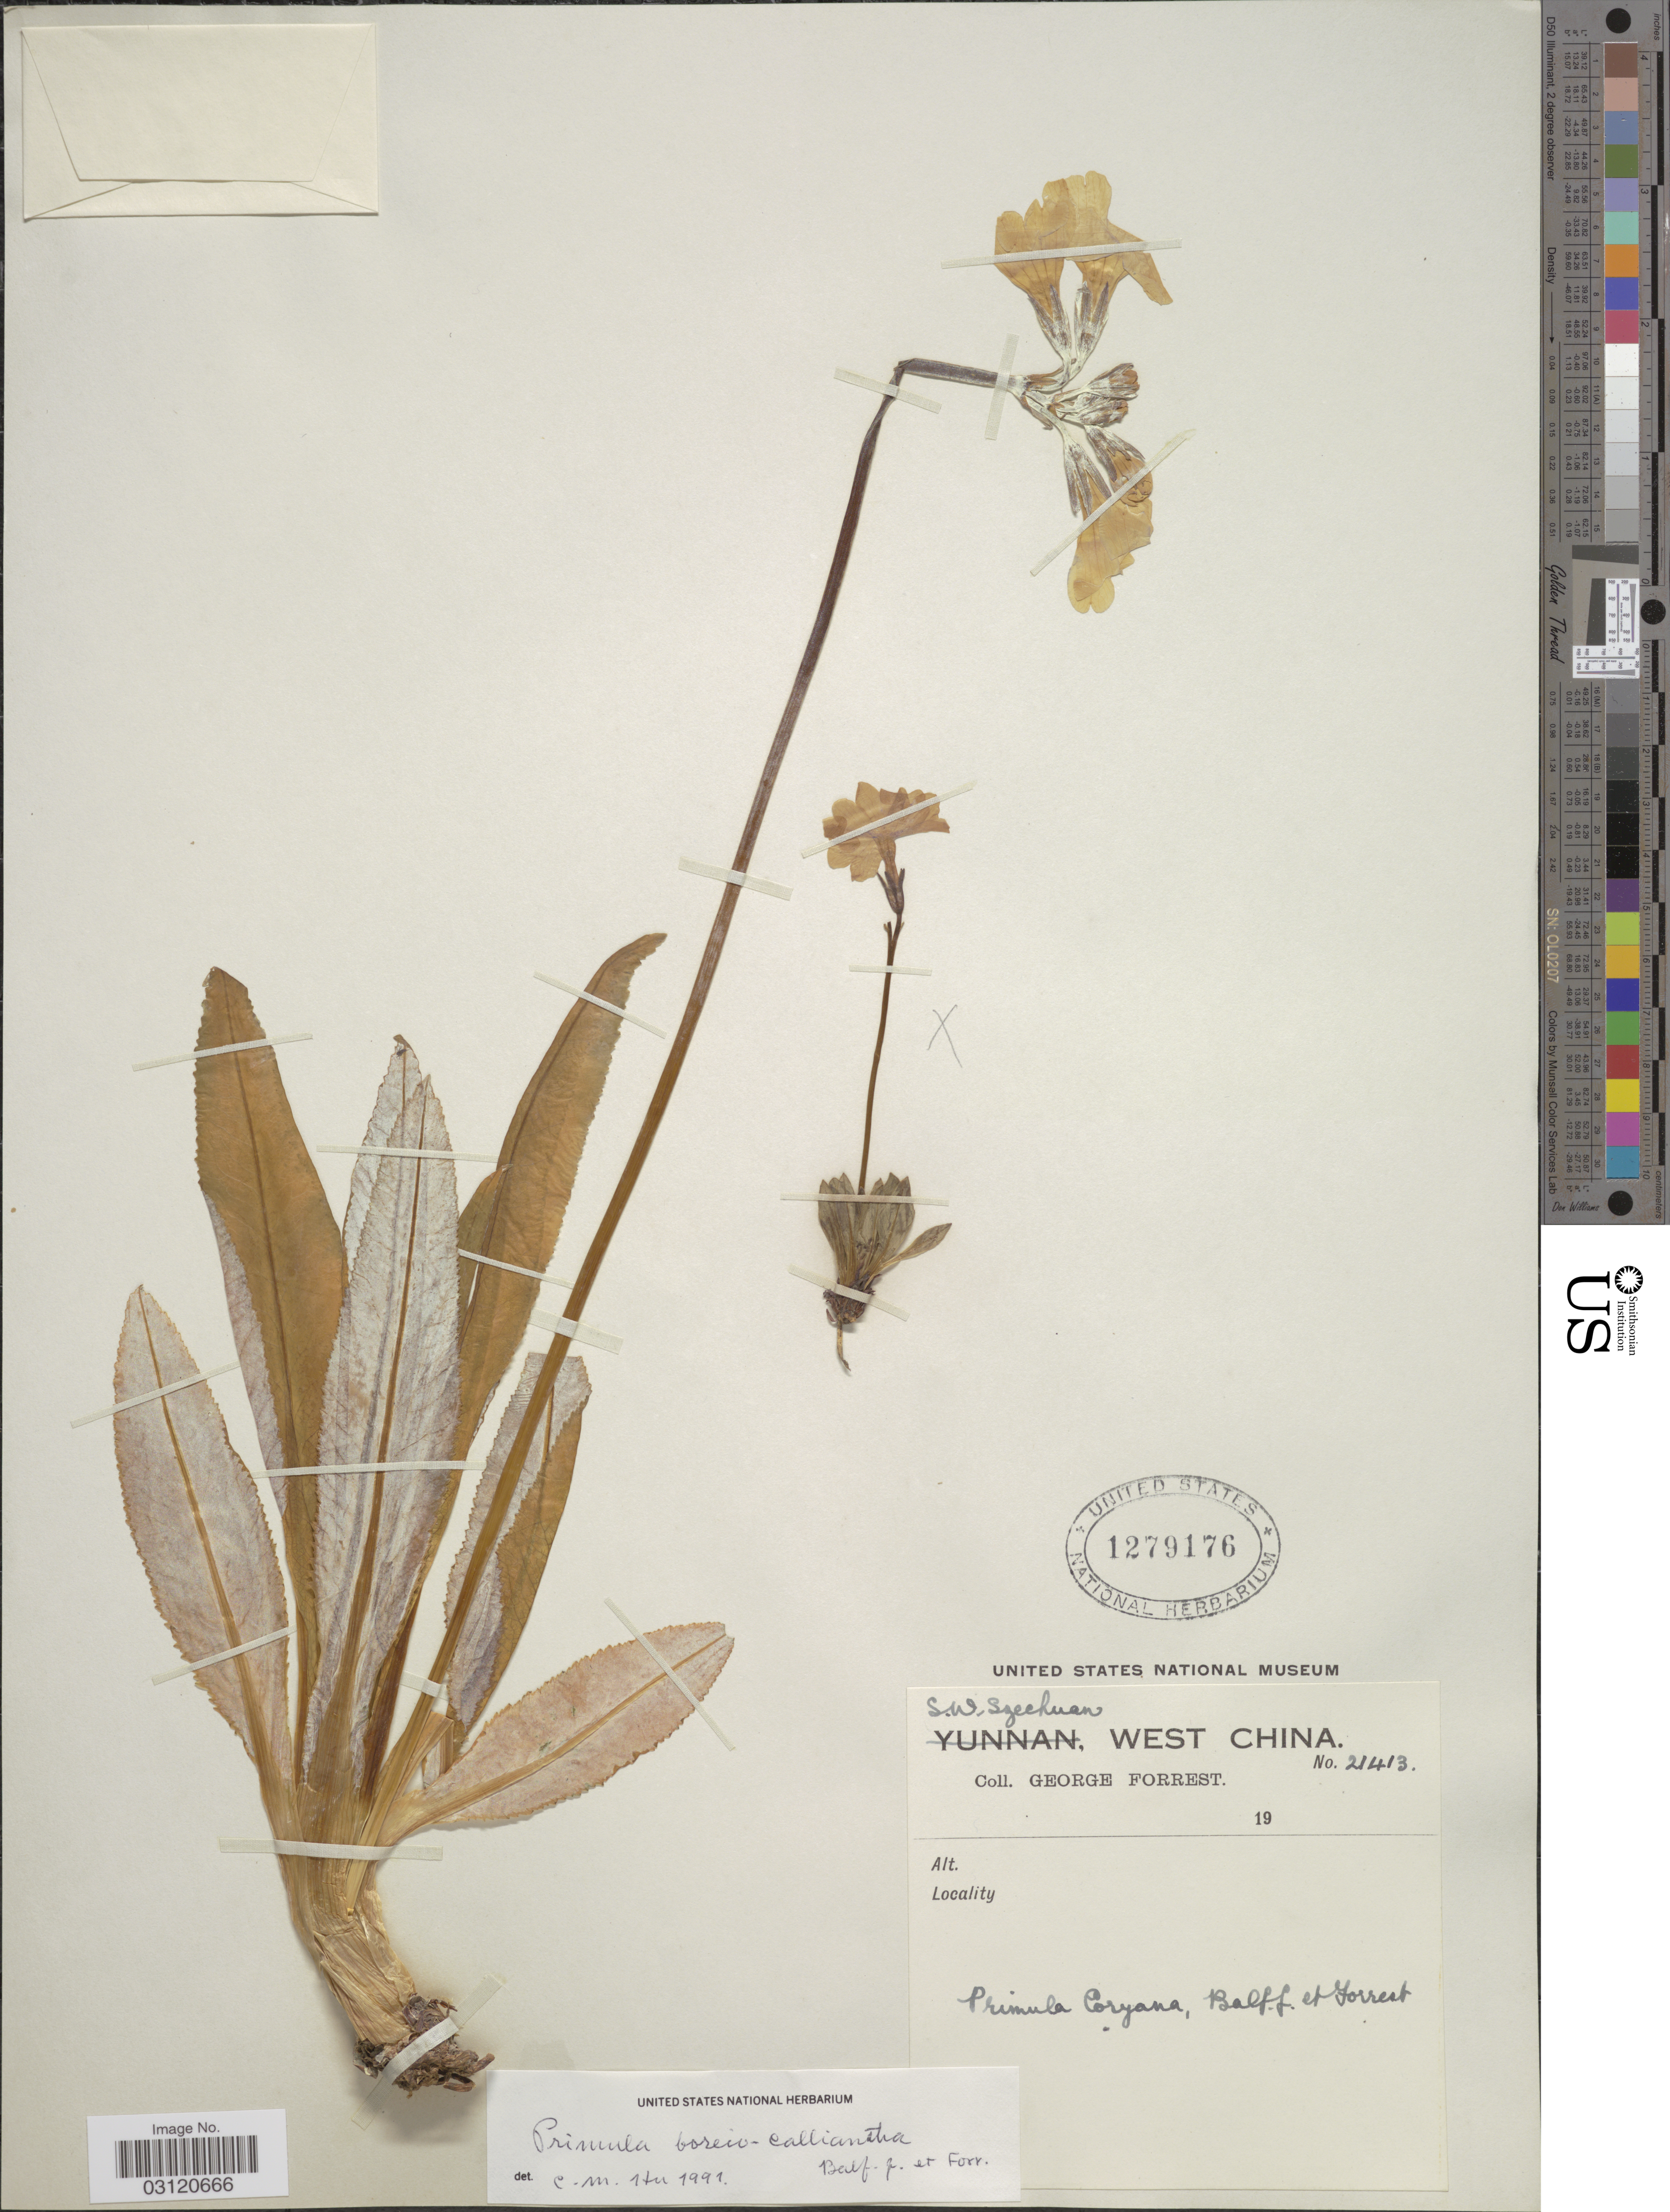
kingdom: Plantae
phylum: Tracheophyta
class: Magnoliopsida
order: Ericales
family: Primulaceae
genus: Primula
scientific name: Primula boreiocalliantha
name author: Balf. f. & Forrest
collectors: G. Forrest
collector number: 21413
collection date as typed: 19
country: China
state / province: Sichuan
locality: S.W. Szechuan, West China.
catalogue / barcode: US 1279176